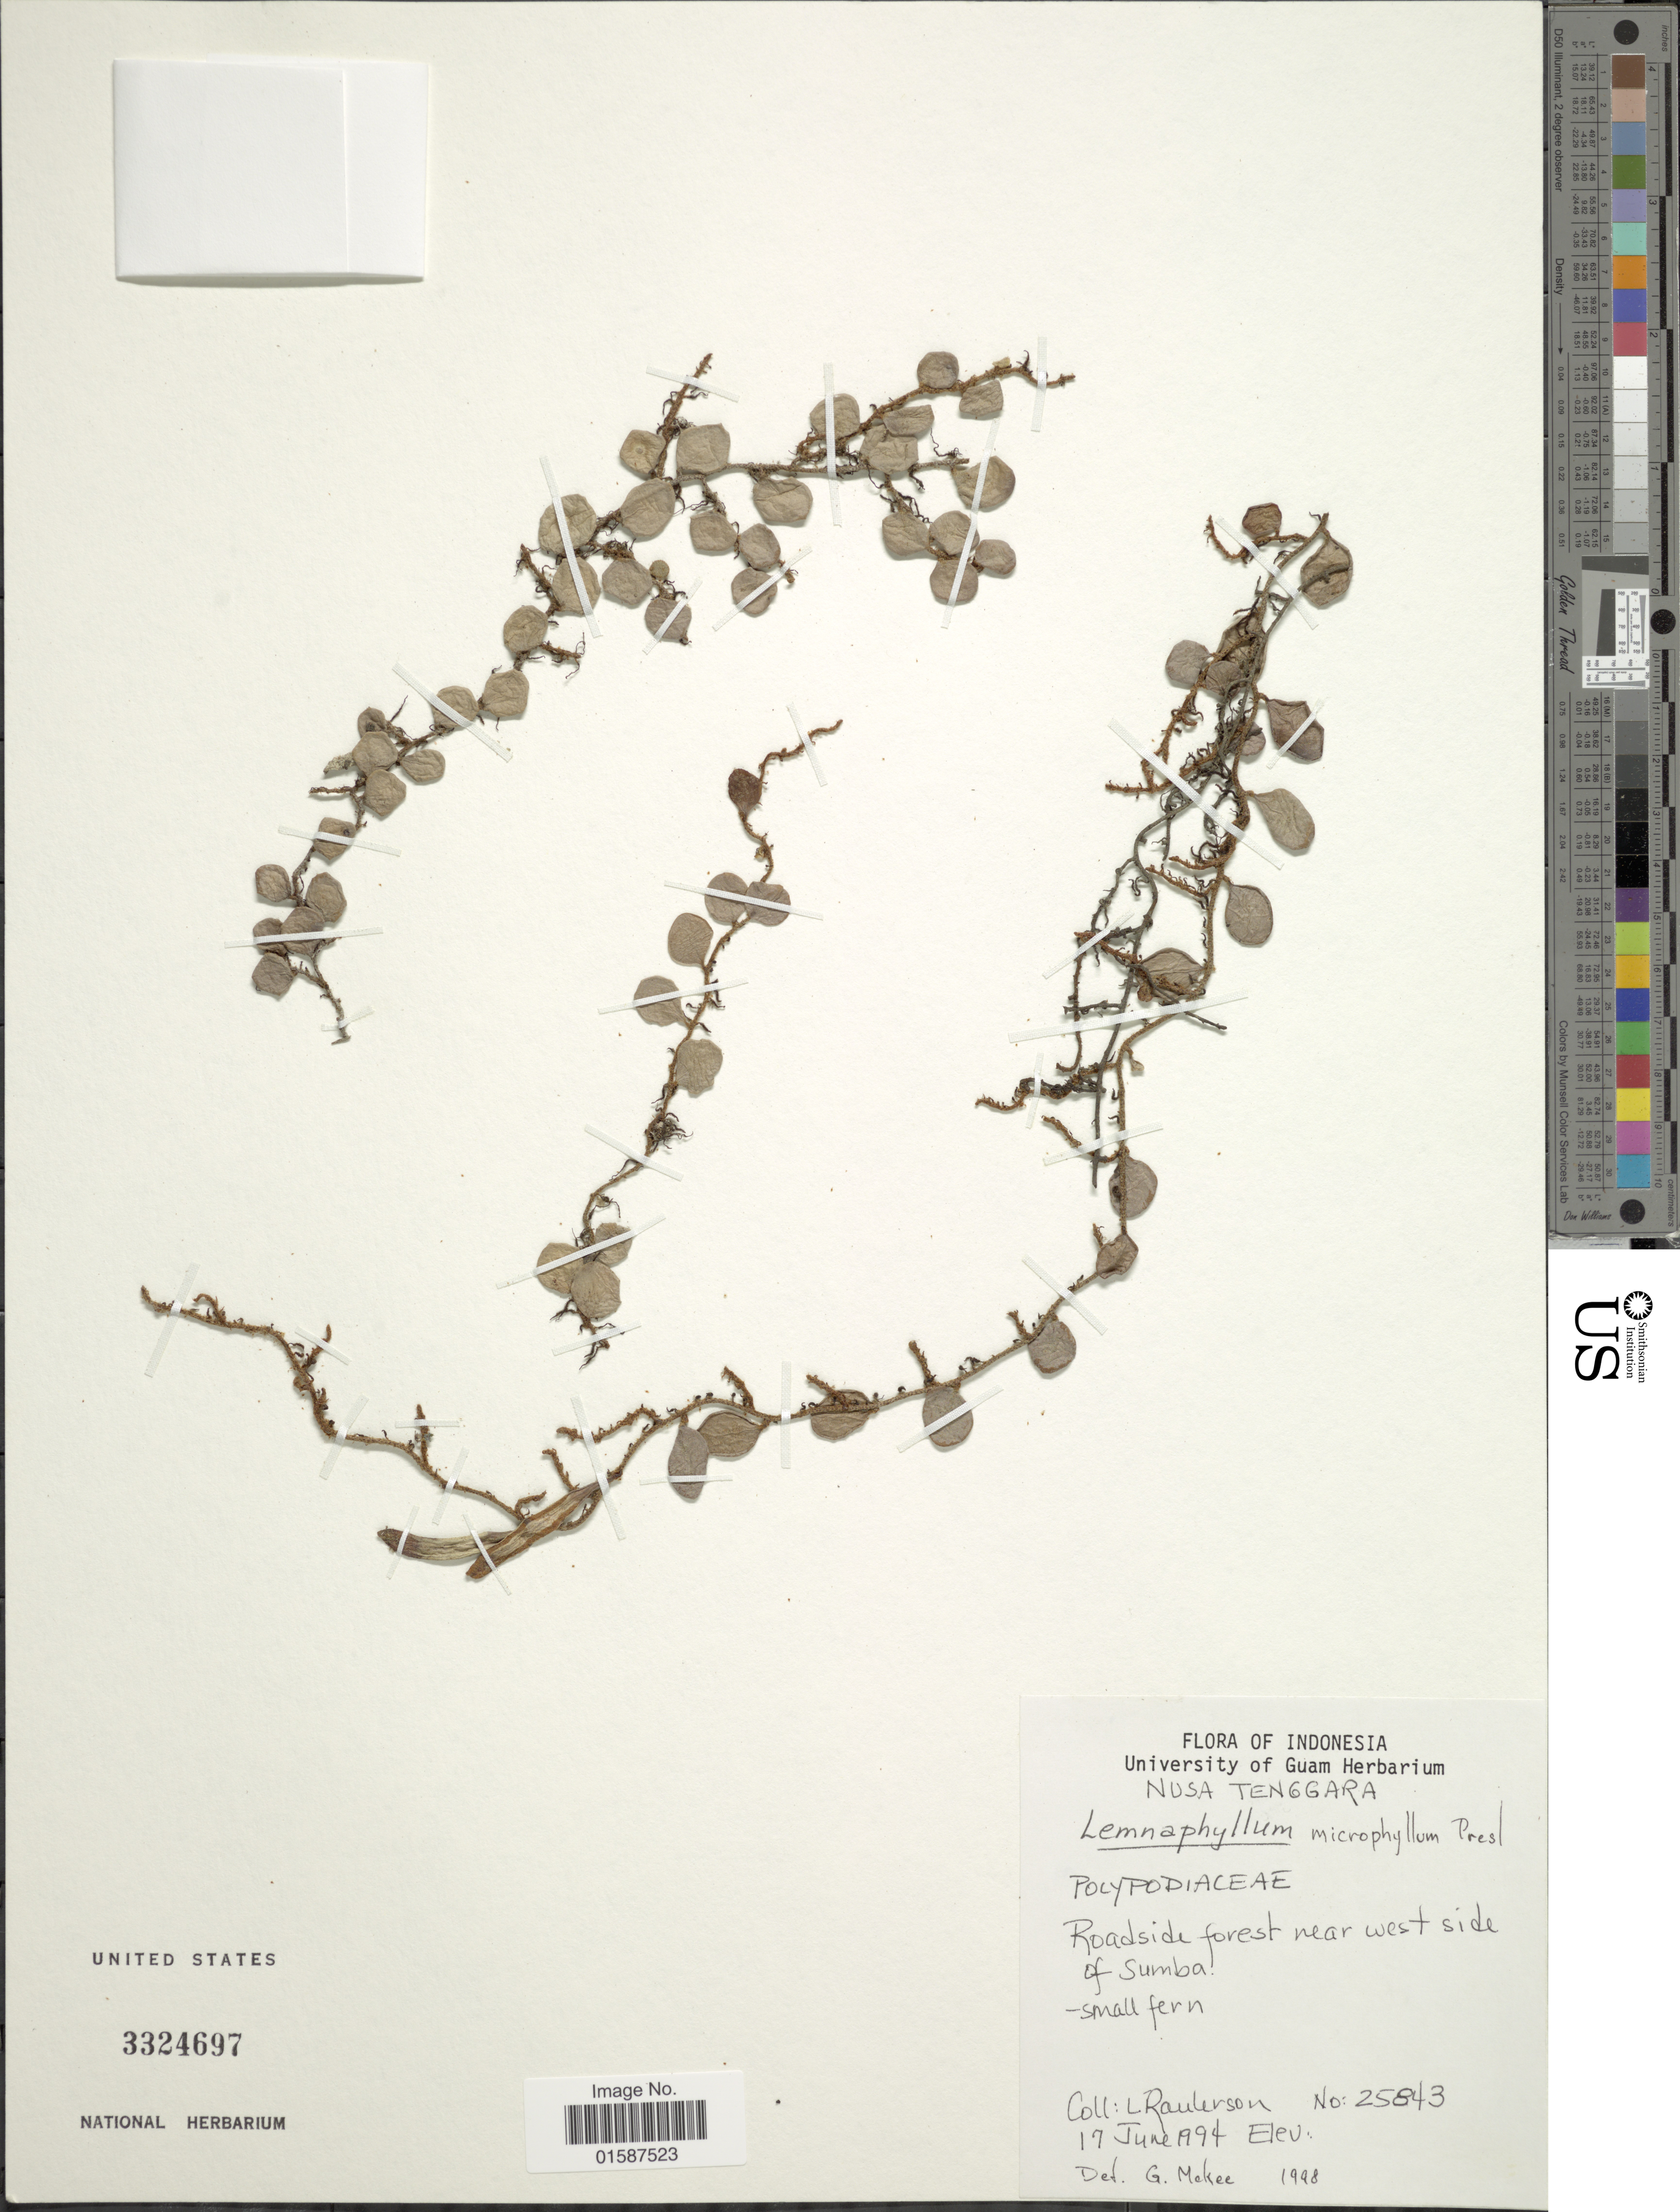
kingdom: Plantae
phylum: Tracheophyta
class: Polypodiopsida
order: Polypodiales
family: Polypodiaceae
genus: Lemmaphyllum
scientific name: Lemmaphyllum microphyllum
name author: C. Presl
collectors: L. Raulerson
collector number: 25843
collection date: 1994-06-17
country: Indonesia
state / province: Nusa Tenggara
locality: Nusa Tenggara, roadside forest near west side of Sumba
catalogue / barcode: US 3324697